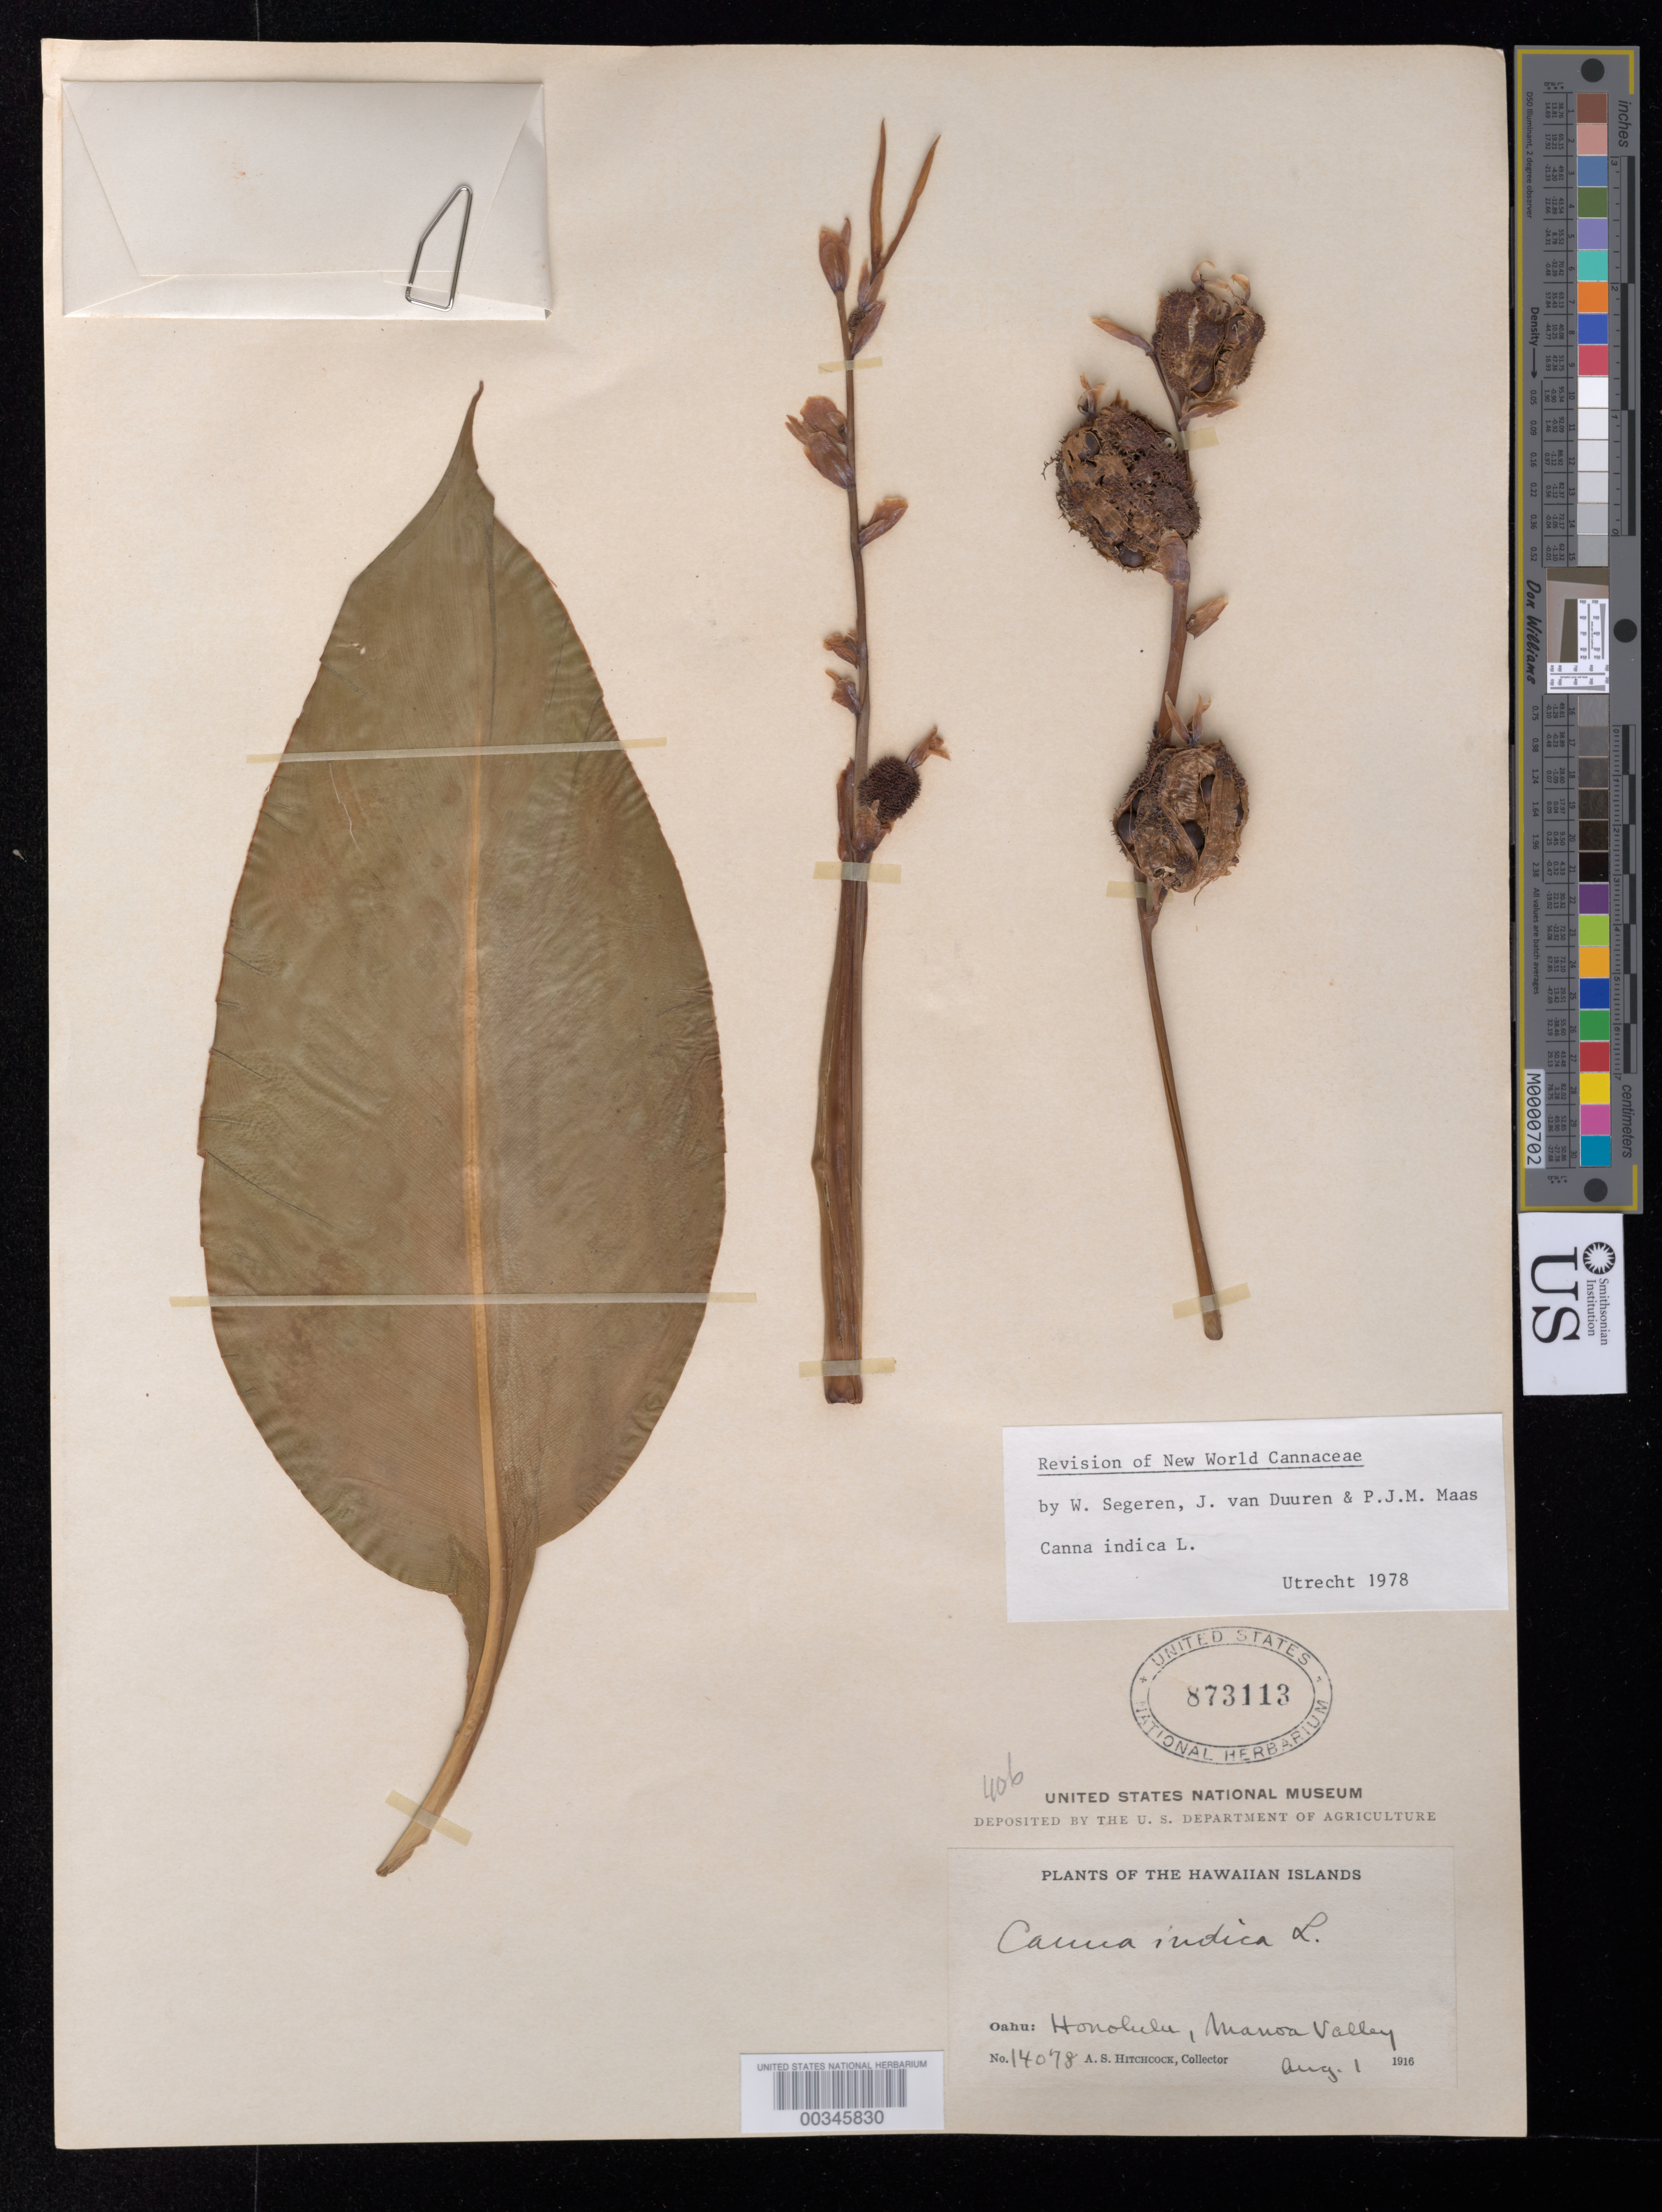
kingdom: Plantae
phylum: Tracheophyta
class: Liliopsida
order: Zingiberales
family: Cannaceae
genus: Canna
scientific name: Canna indica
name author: L.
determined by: Segeren, W.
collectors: A. S. Hitchcock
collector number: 14078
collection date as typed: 01 Aug 1916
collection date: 1916-08-01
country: United States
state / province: Hawaii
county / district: Honolulu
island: Oahu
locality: Honolulu, Manoa Valley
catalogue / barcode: US 873113